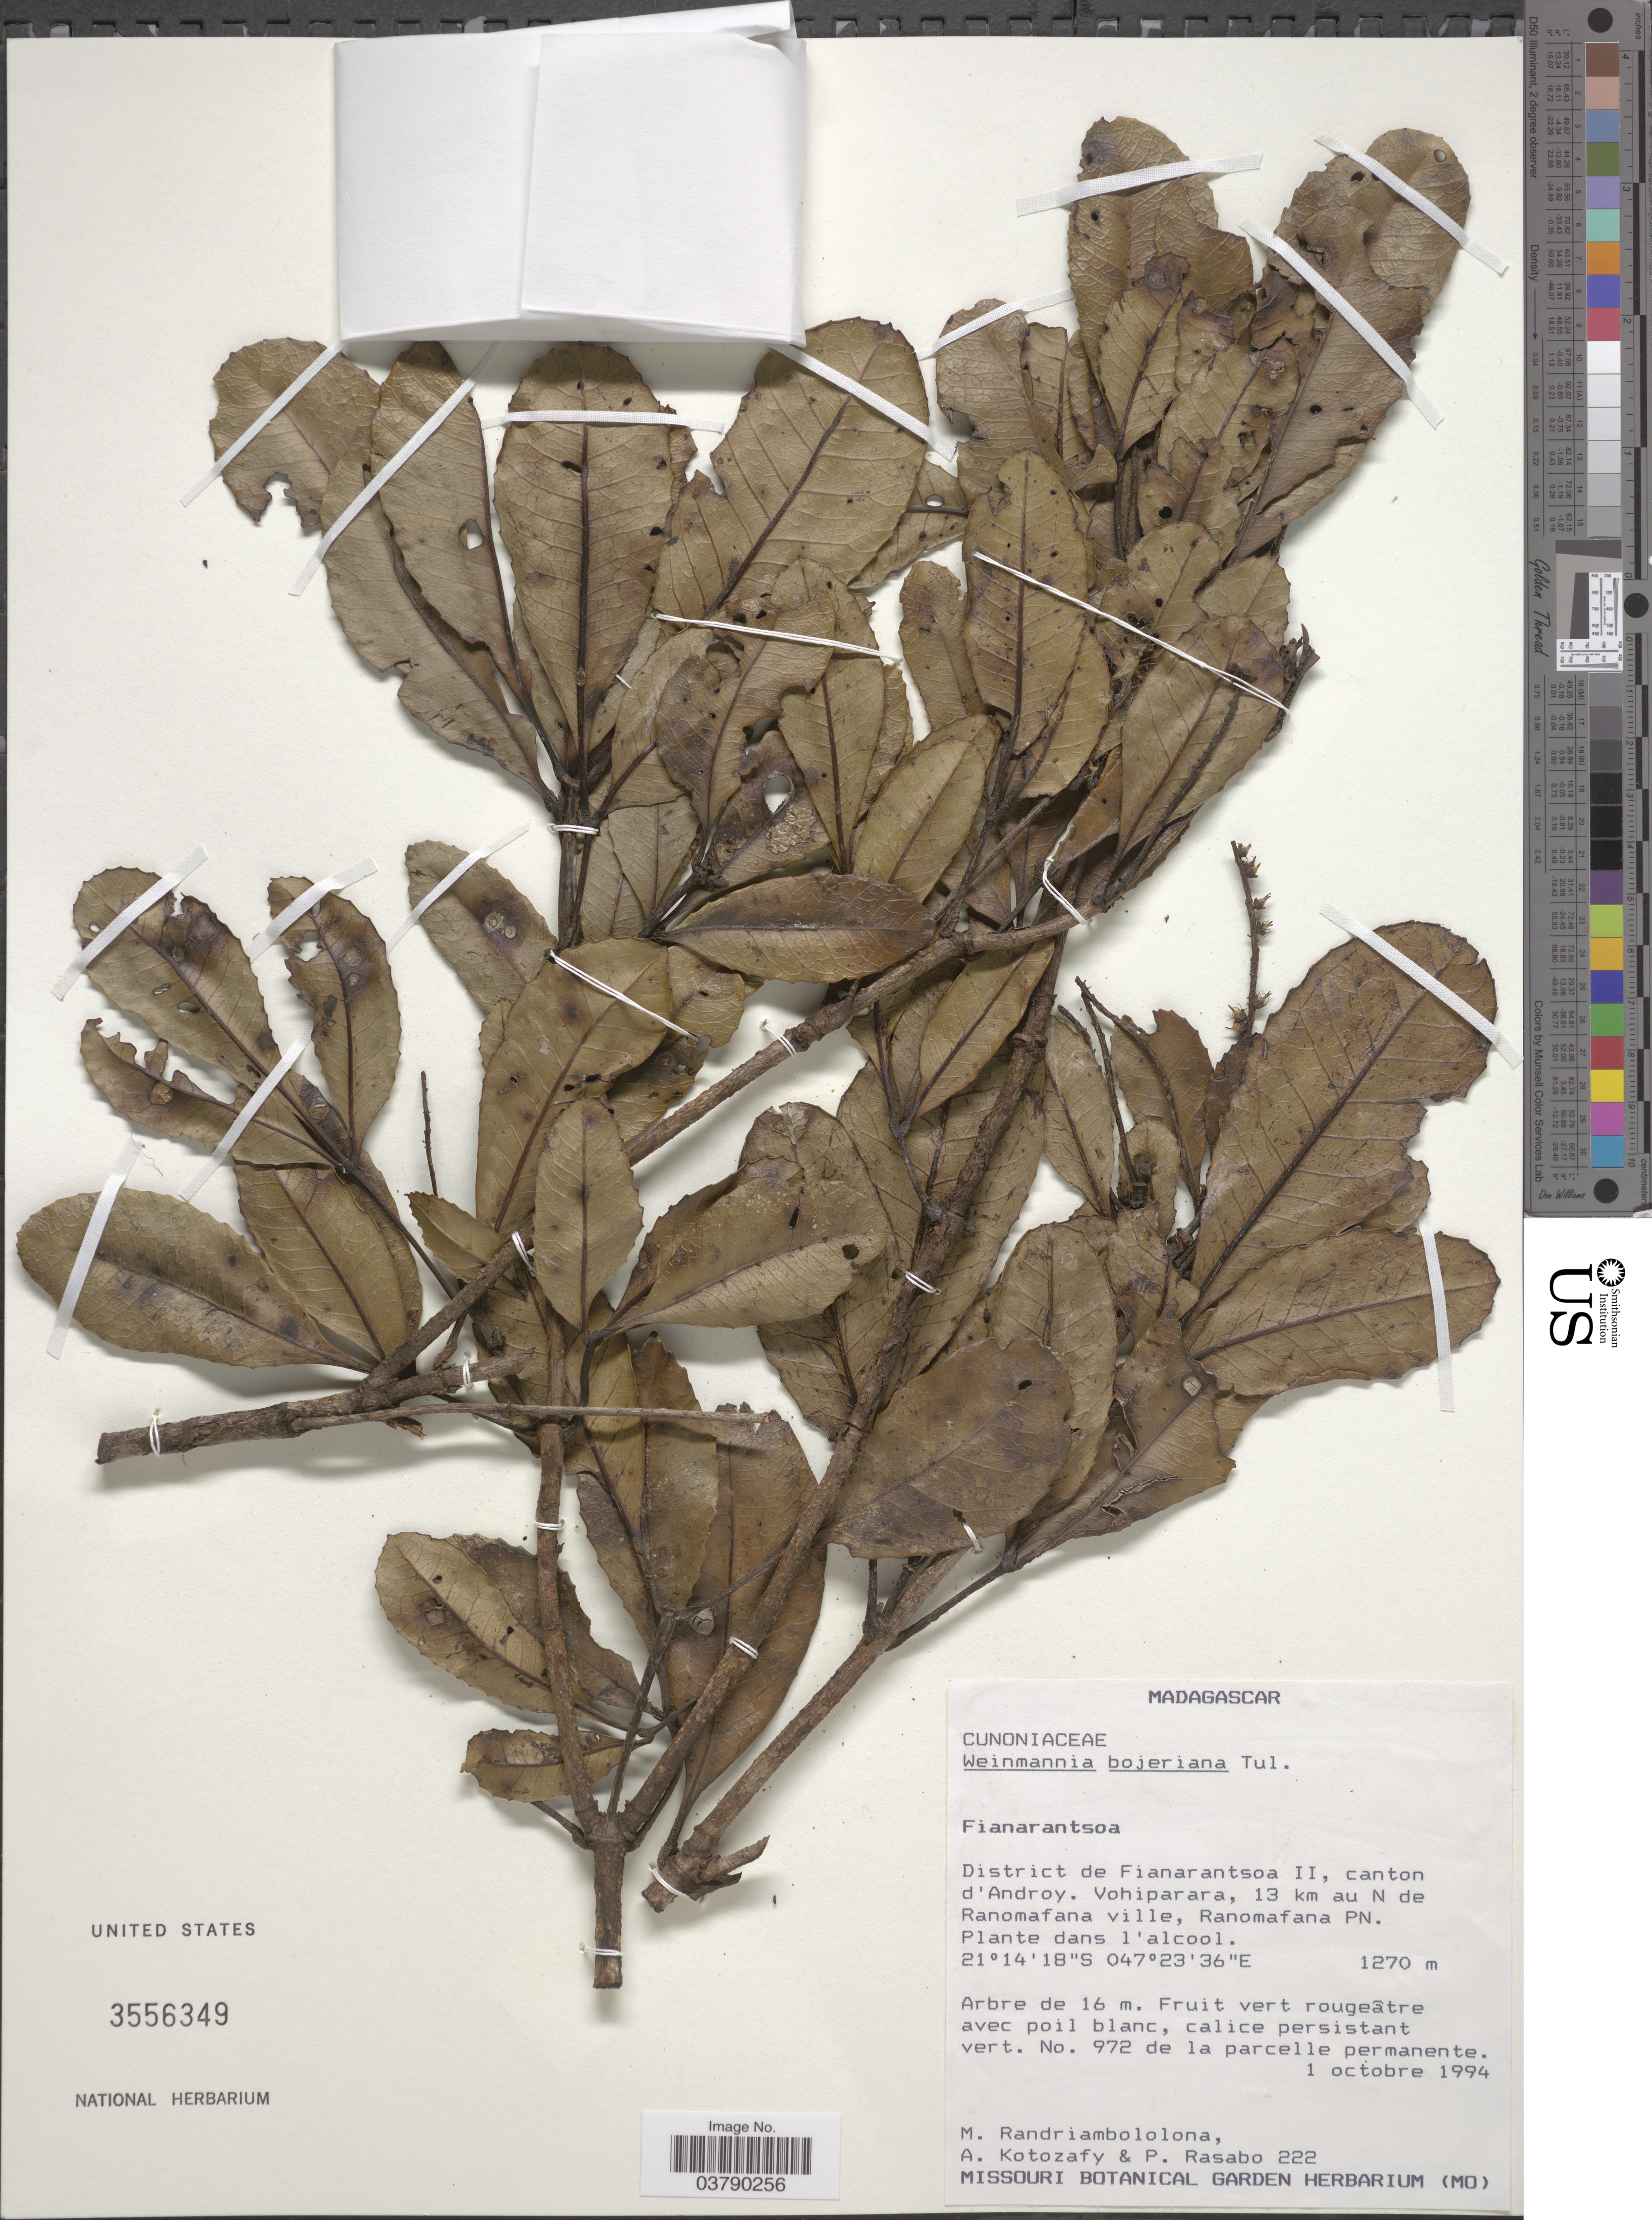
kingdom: Plantae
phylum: Tracheophyta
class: Magnoliopsida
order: Oxalidales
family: Cunoniaceae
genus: Pterophylla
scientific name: Pterophylla bojeriana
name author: (Tul.) J. Bradford & Z.S. Rogers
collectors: M. Randriambololona, A. Kotozafy & P. Rasabo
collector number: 222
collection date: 1994-10-01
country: Madagascar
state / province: Haute Matsiatra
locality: District de Fianarantsoa II, canton d'Androy. Vohiparara, 13 km au N de Ranomafana ville, Ranomafana PN.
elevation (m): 1270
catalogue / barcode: US 3556349